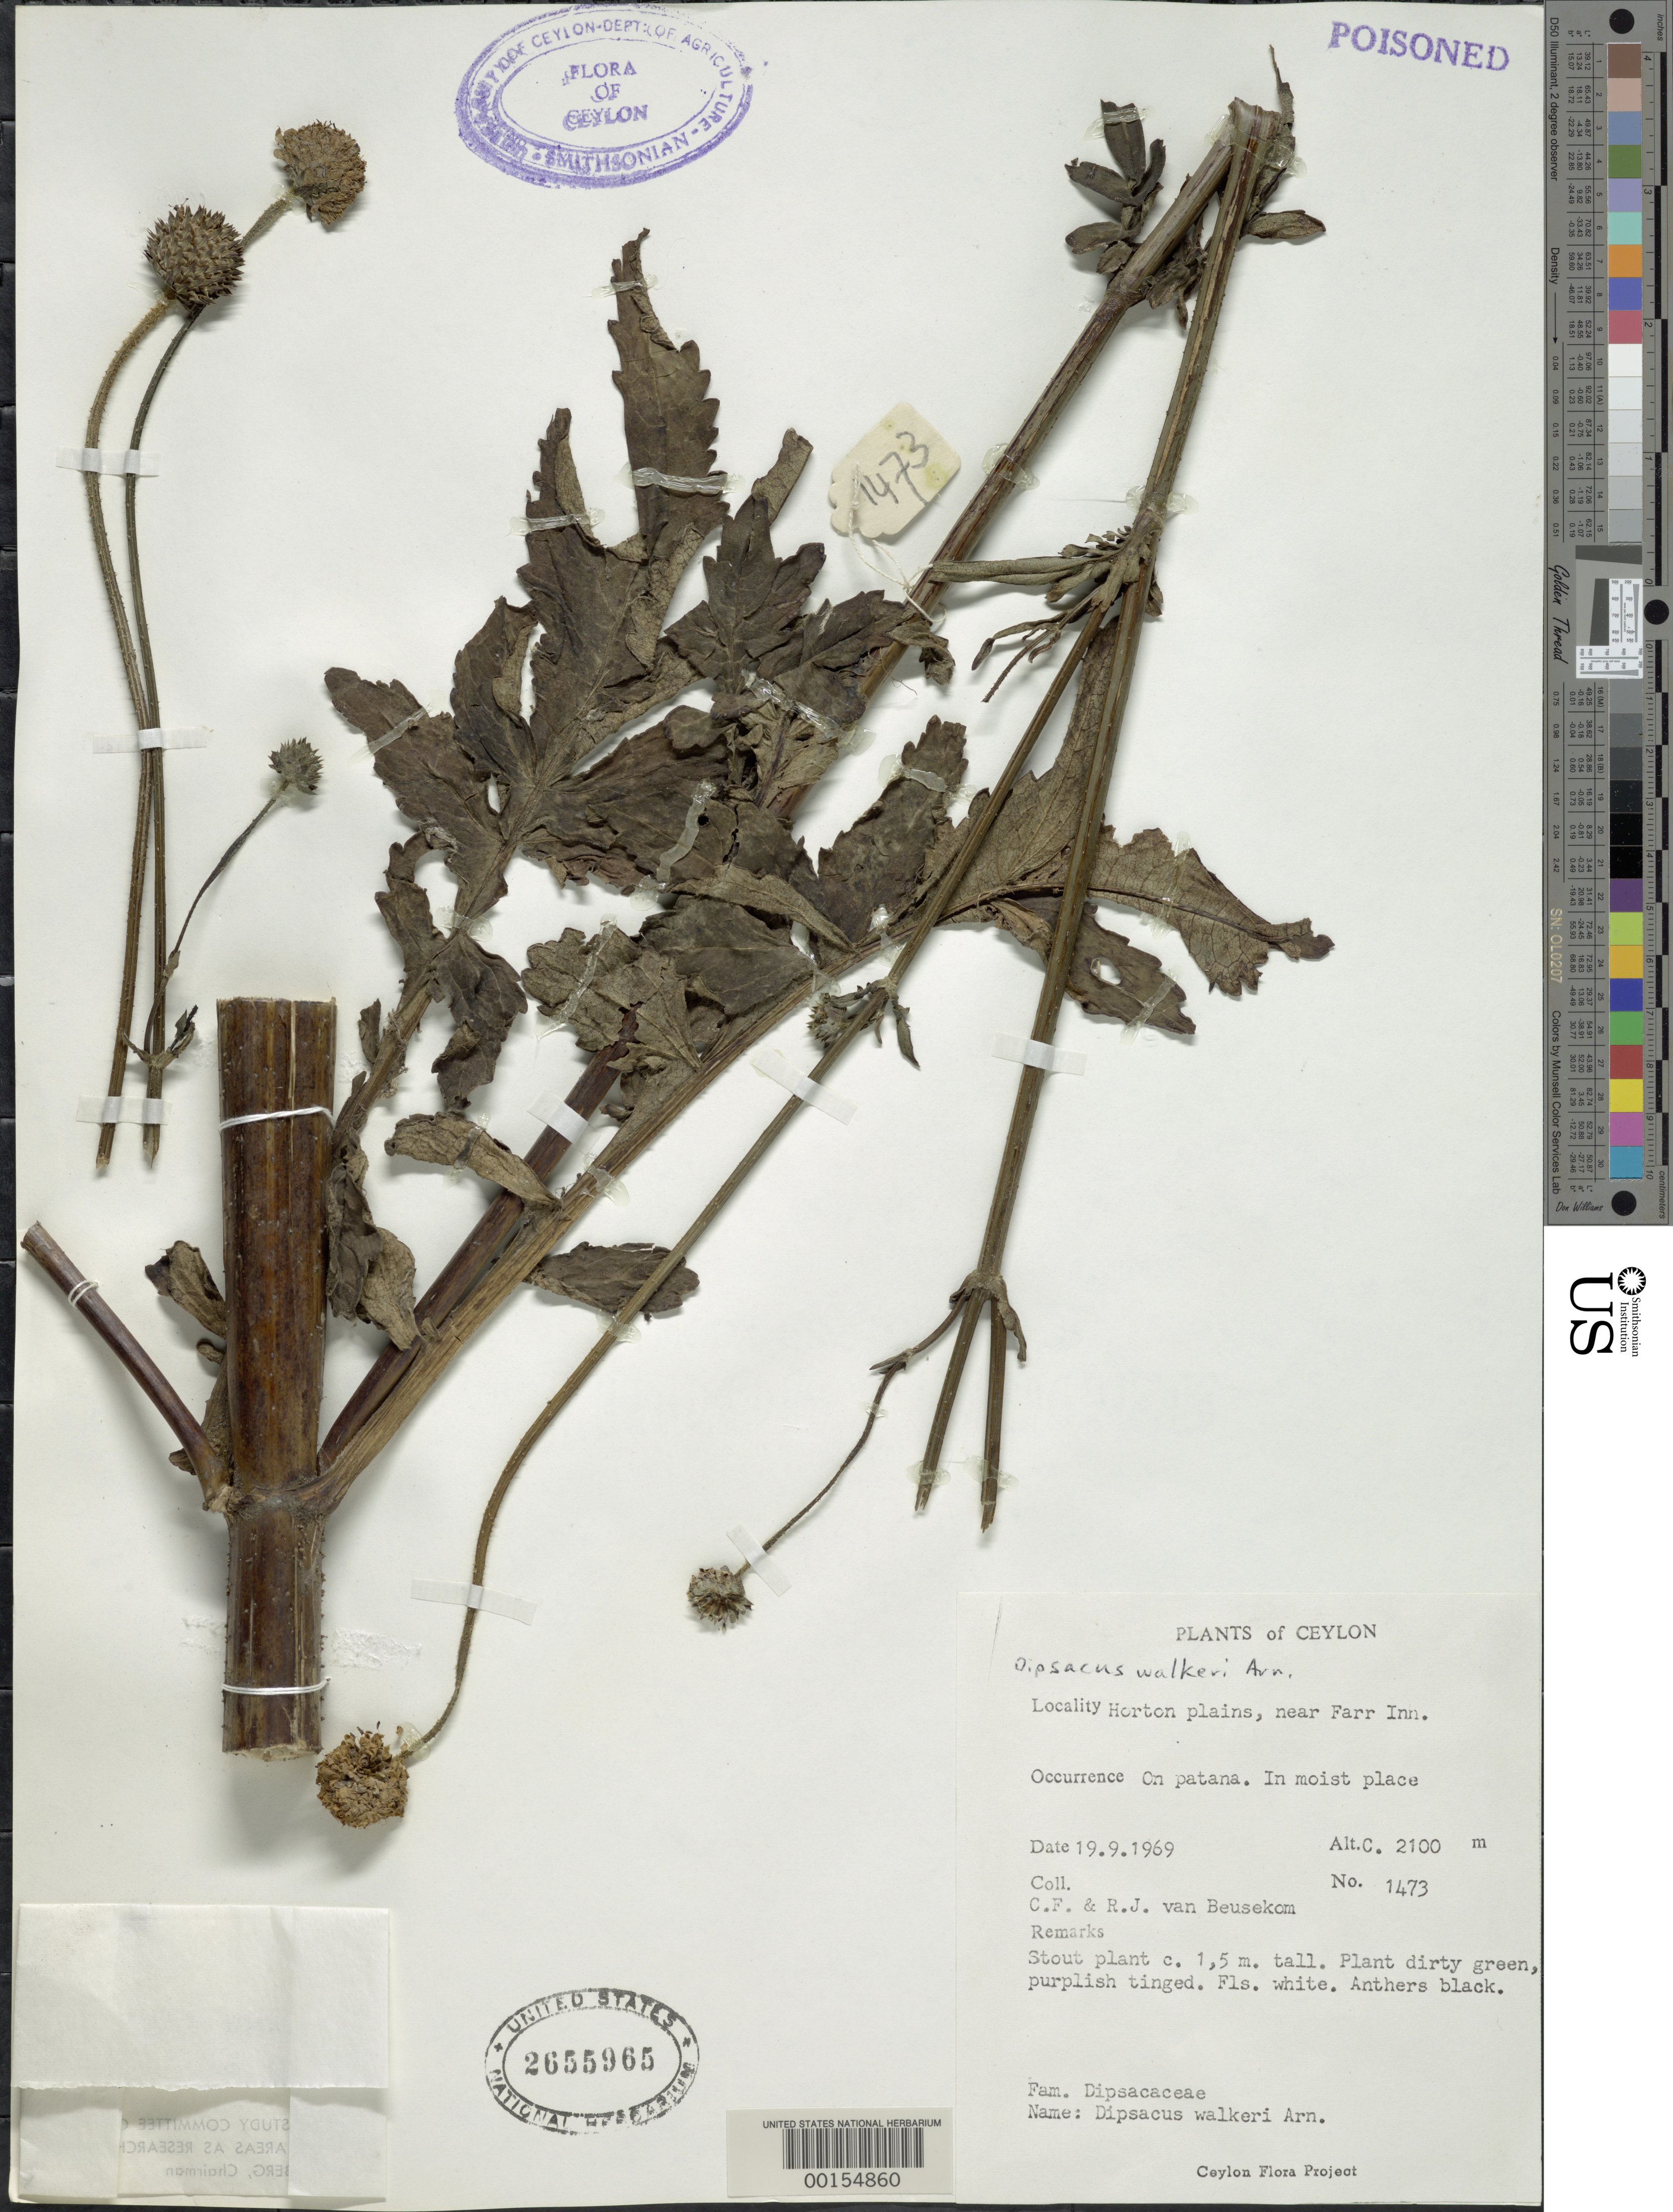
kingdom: Plantae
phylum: Tracheophyta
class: Magnoliopsida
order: Dipsacales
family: Caprifoliaceae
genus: Dipsacus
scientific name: Dipsacus walkeri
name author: Arn.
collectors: C. F. Beusekom & R. Beusekom-Osinga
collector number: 1473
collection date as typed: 19 Sep 1969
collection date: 1969-09-19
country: Sri Lanka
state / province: Central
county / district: Nuwara Eliya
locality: Horton plains, near farr inn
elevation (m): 2100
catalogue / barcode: US 2655965